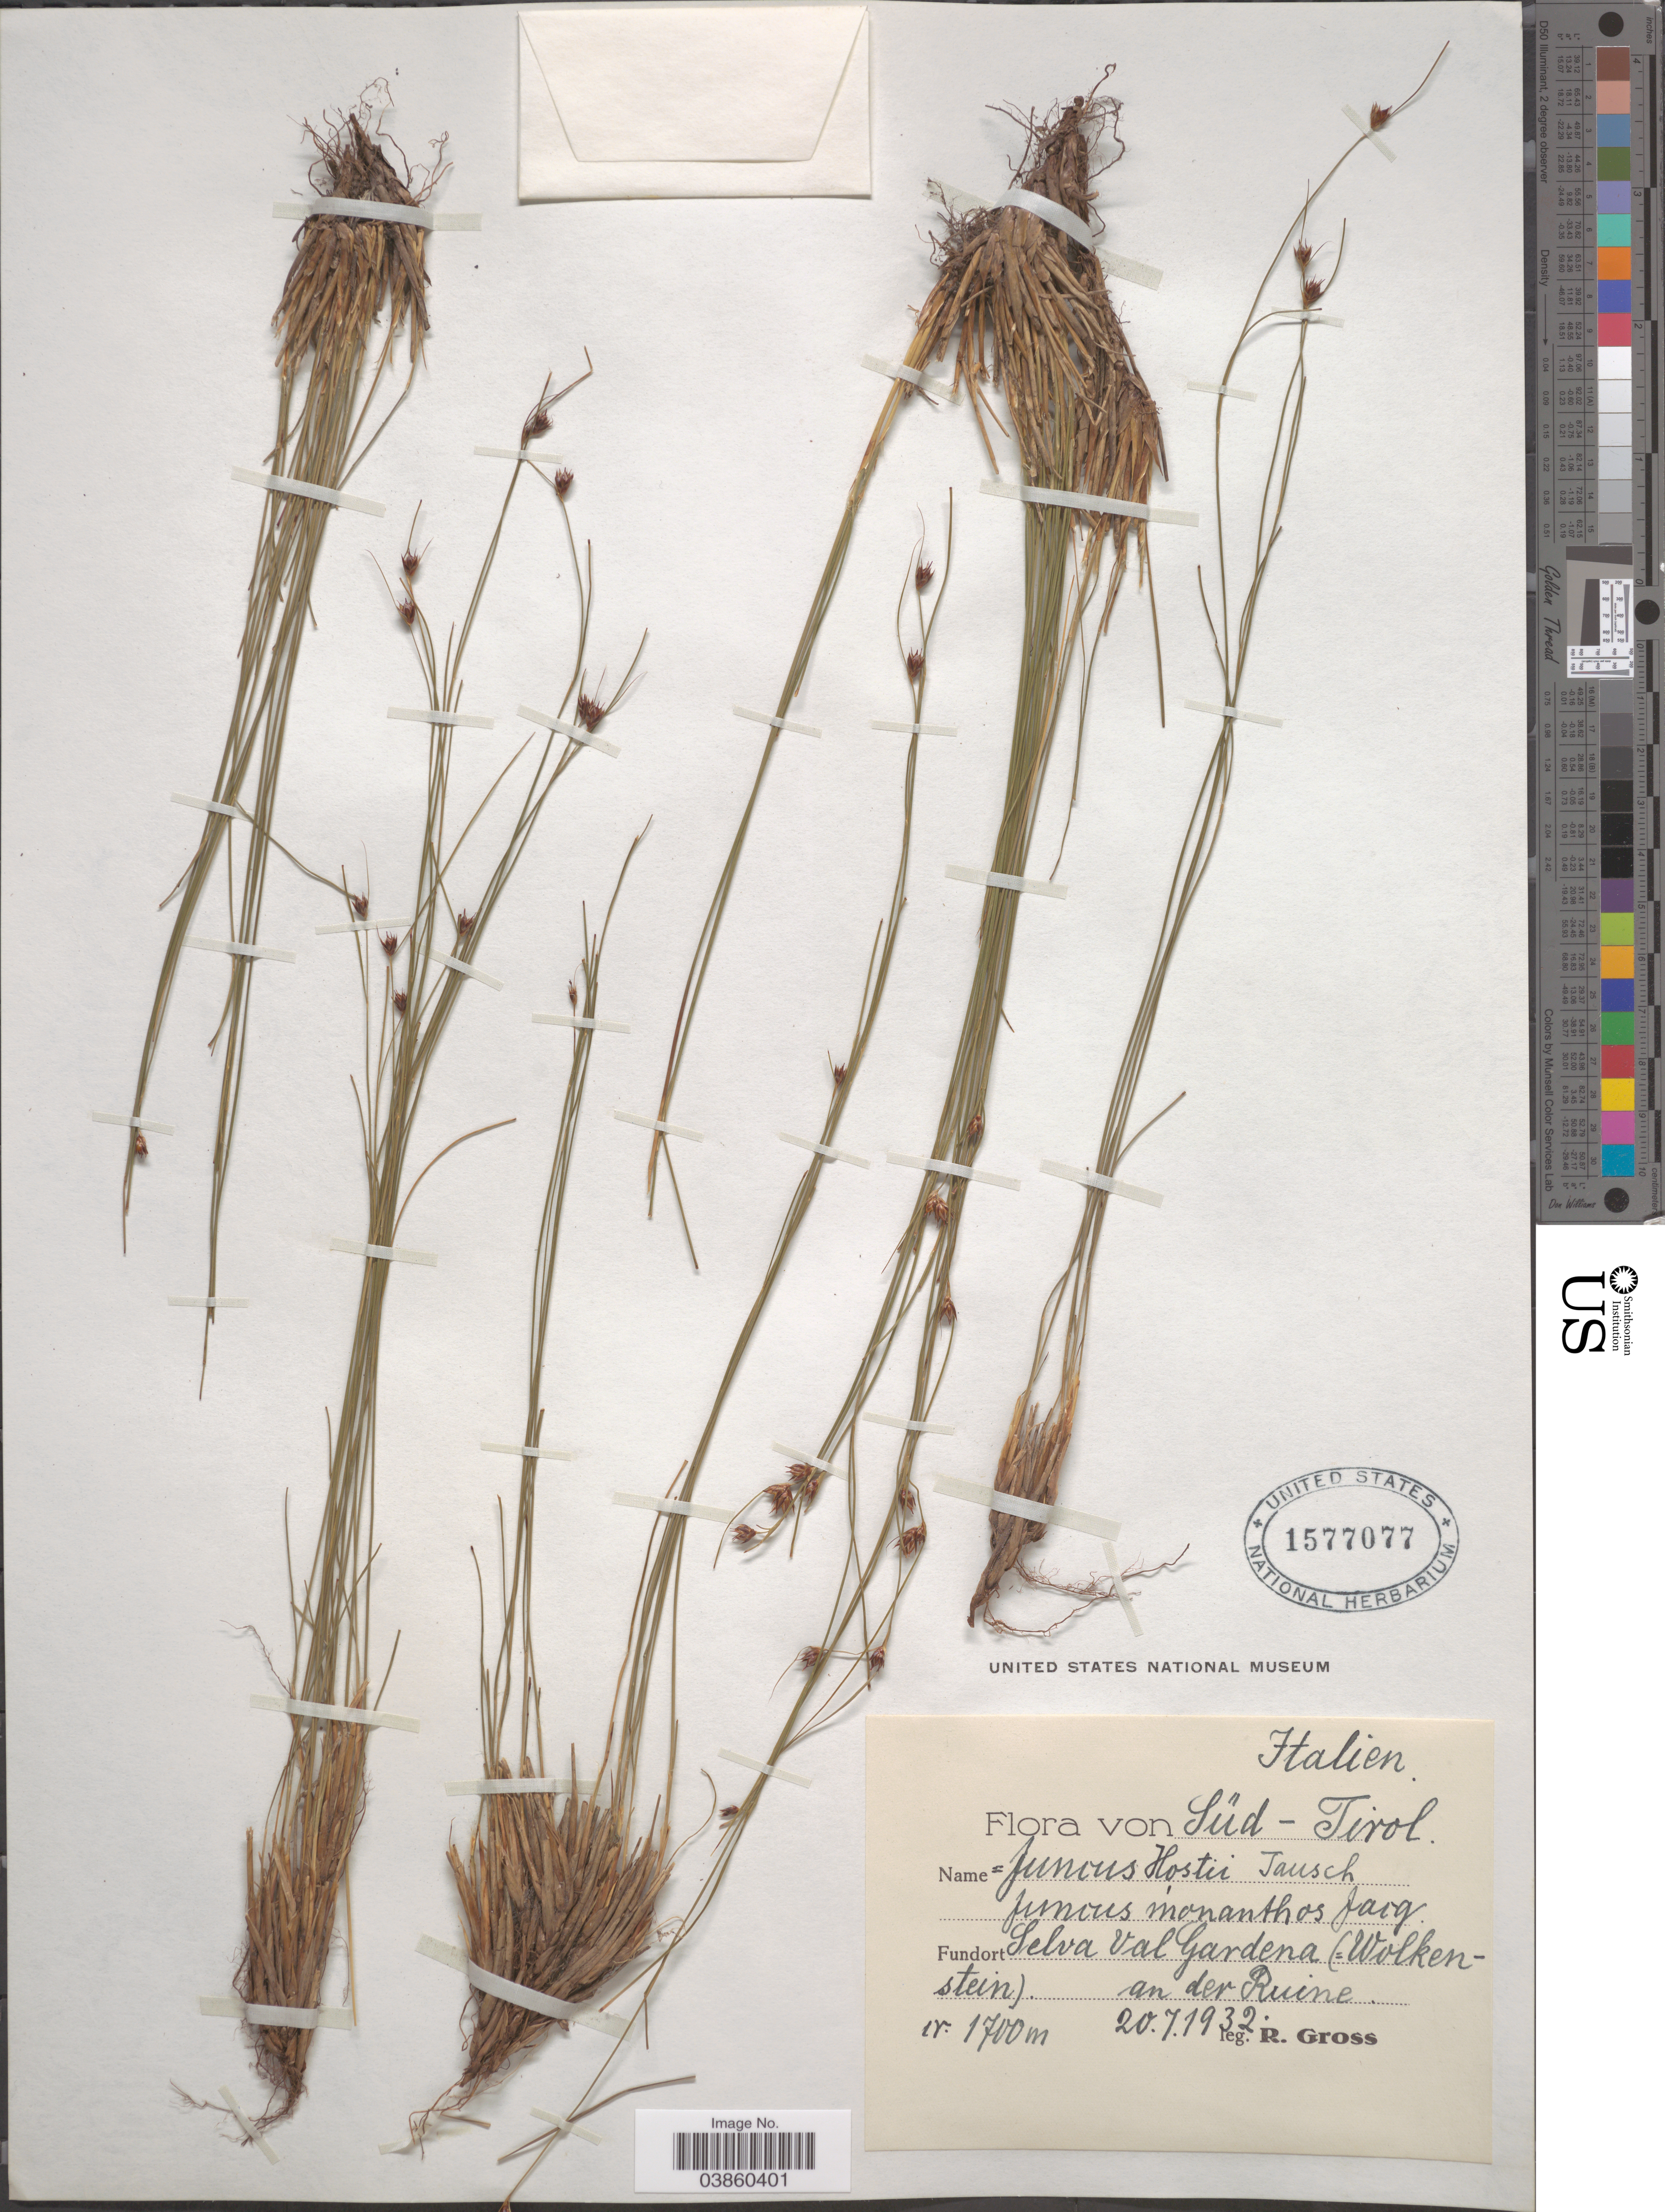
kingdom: Plantae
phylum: Tracheophyta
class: Liliopsida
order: Poales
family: Juncaceae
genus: Juncus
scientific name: Juncus hostii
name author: Tausch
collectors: R. Gross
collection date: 1932-07-20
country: Italy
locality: Süd-Tirol. Selva Val Gardena (=Wolkensten). an der Ruine.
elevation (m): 1700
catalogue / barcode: US 1577077